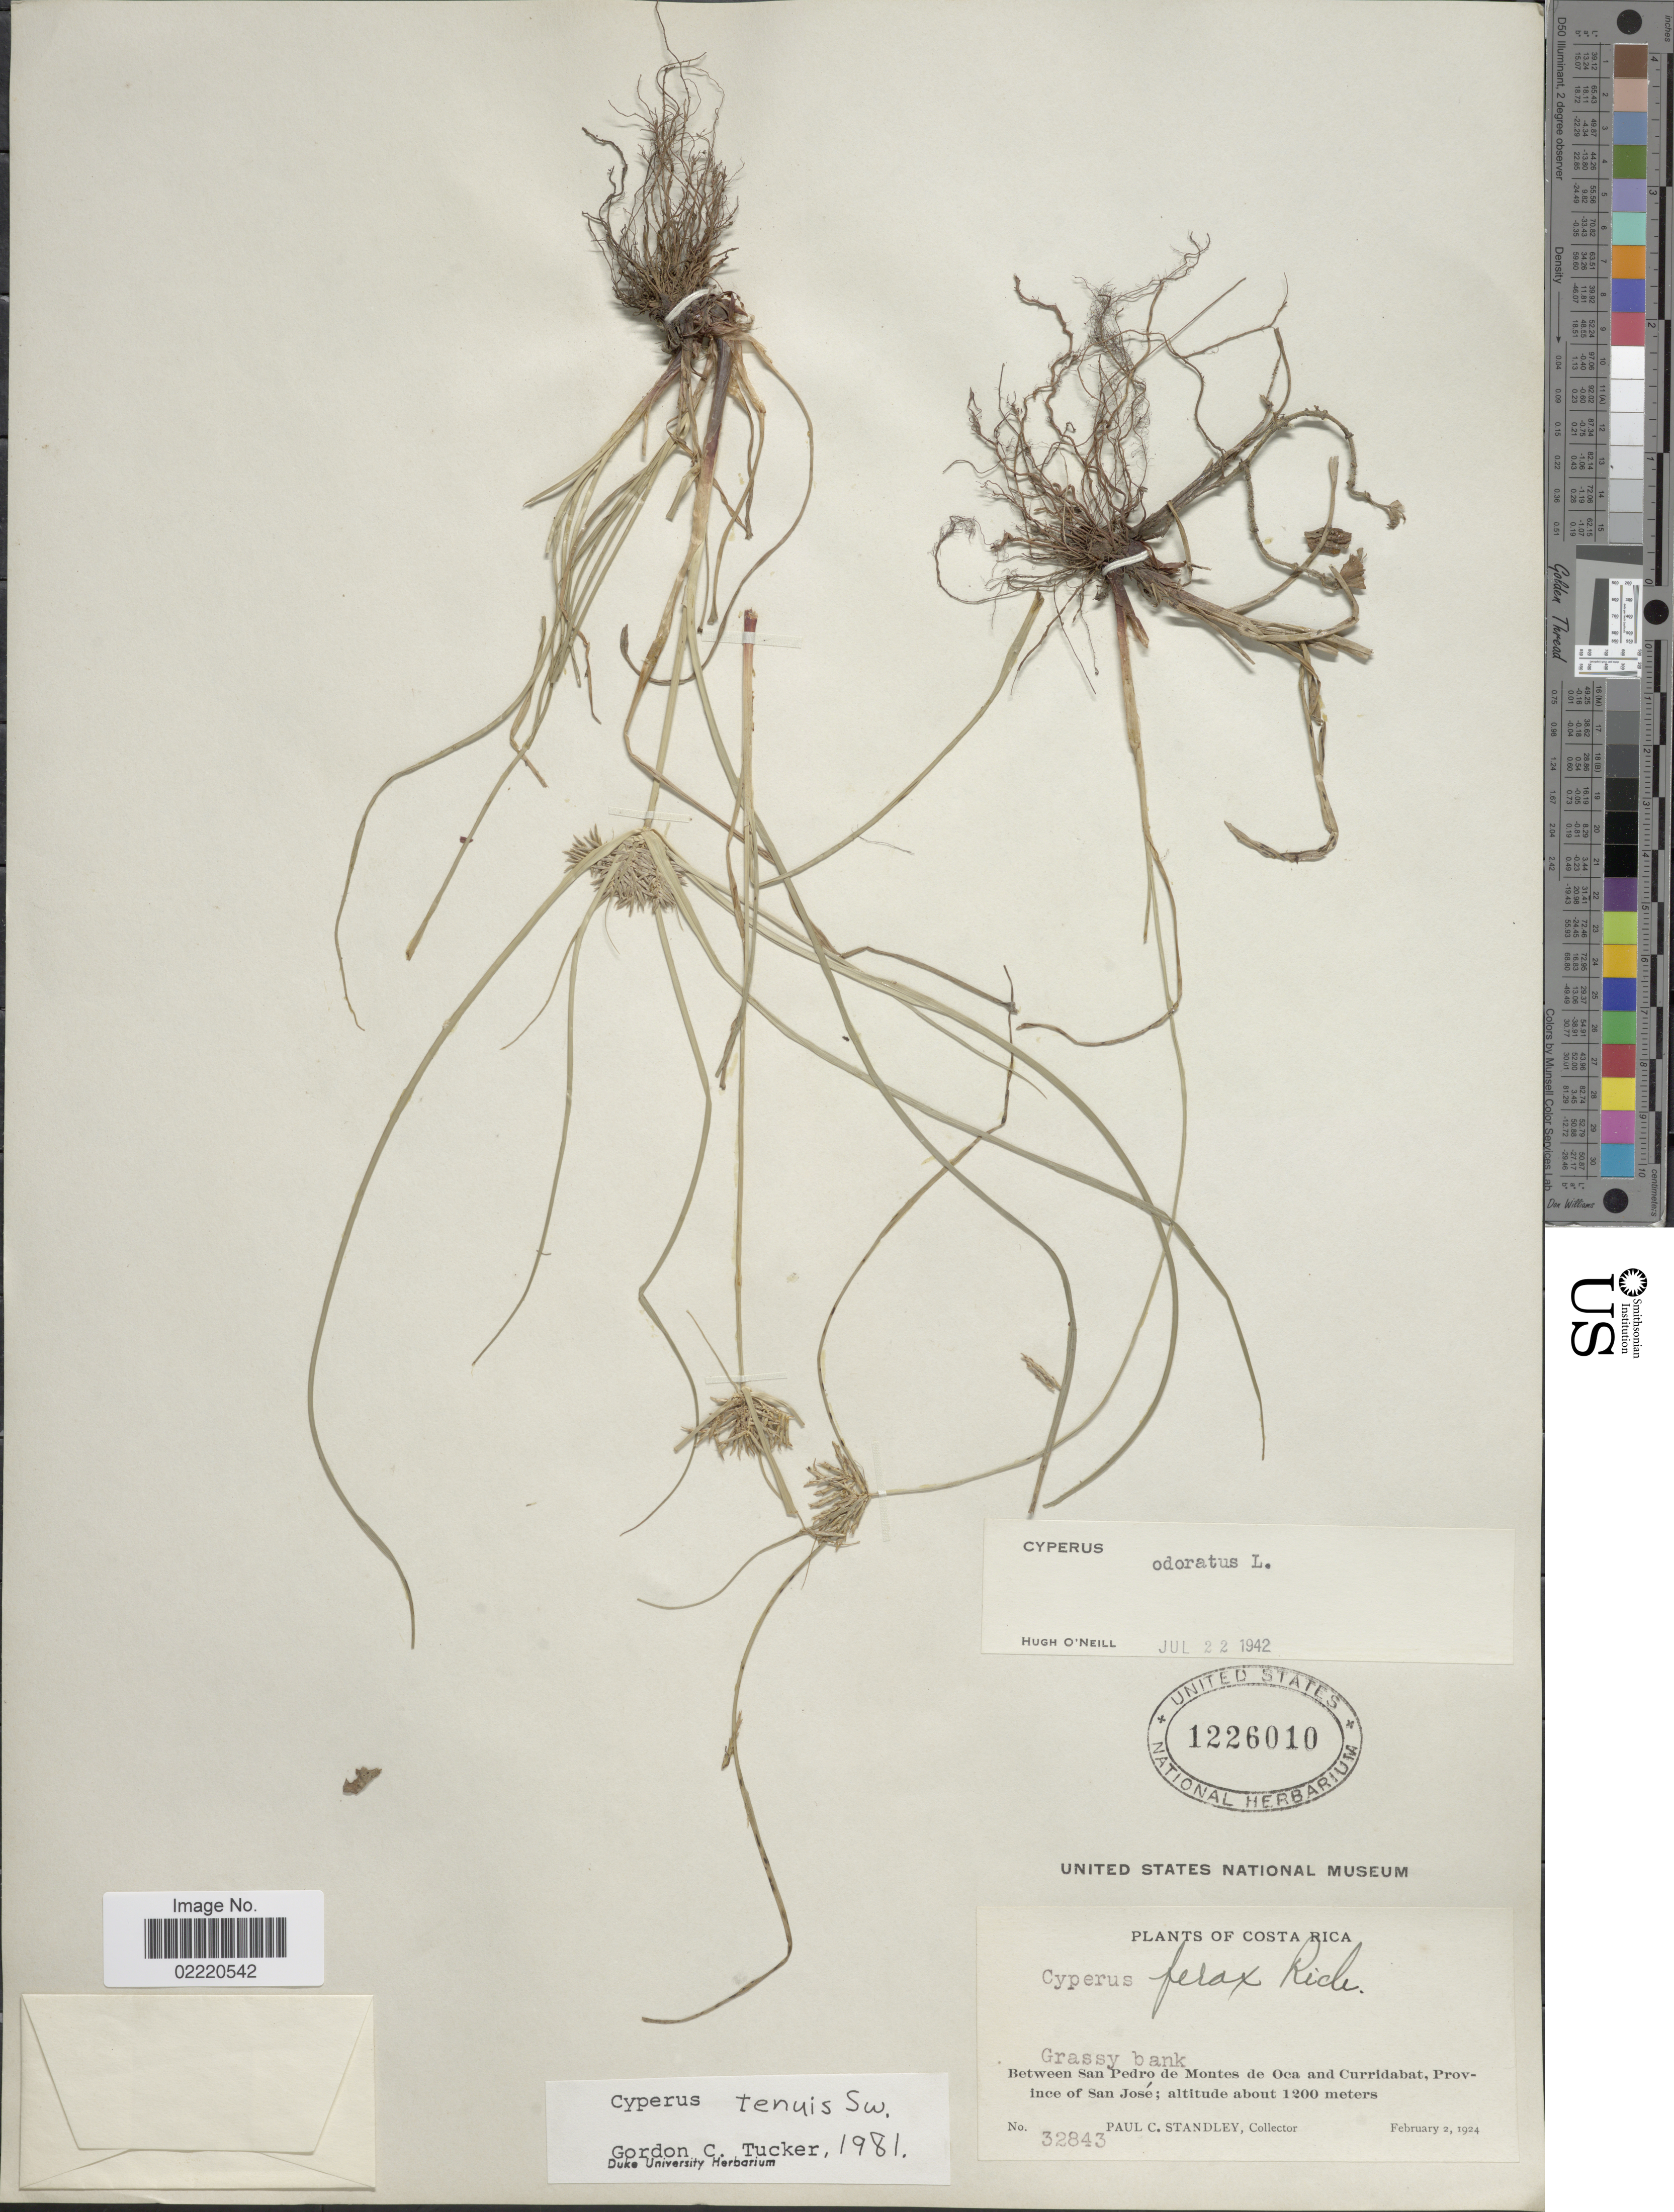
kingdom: Plantae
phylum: Tracheophyta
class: Liliopsida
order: Poales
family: Cyperaceae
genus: Cyperus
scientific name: Cyperus tenuis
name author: Sw.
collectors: P. C. Standley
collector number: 32843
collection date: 1924-02-02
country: Costa Rica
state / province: San José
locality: Grassy bank, Between San Pedro de Montes de Oca and Curridabat.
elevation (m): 1200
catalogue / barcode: US 1226010